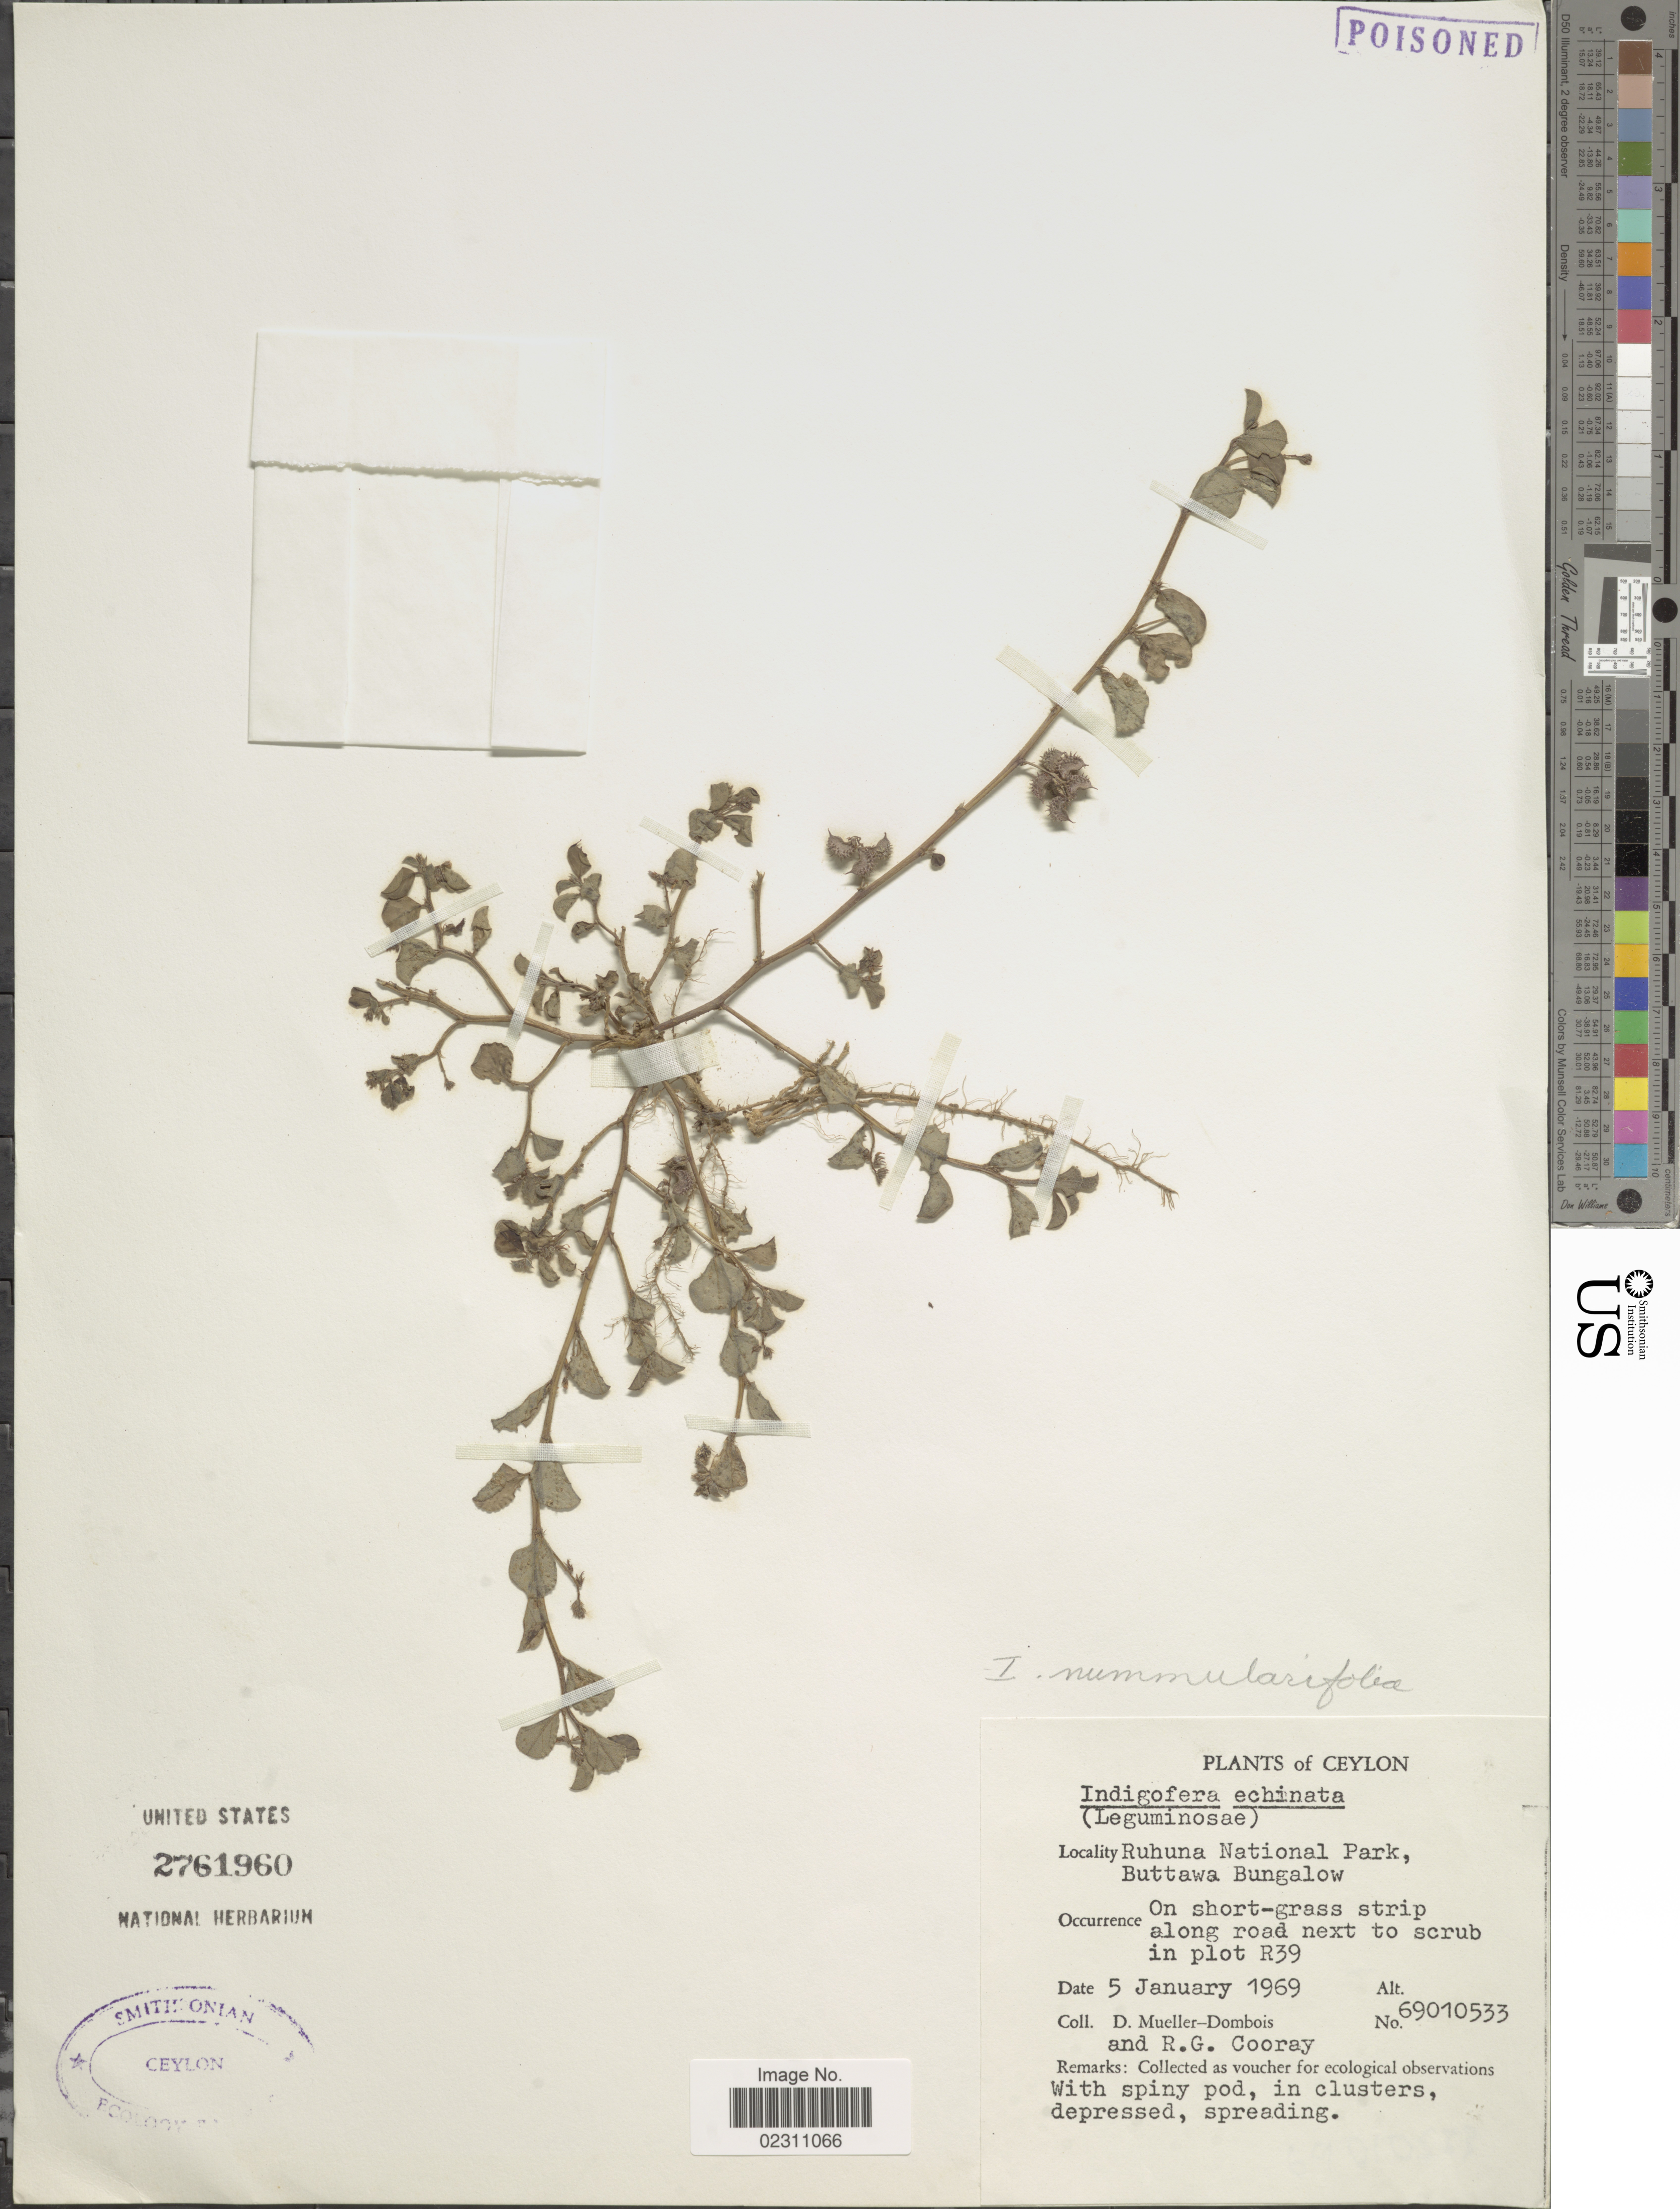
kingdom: Plantae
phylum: Tracheophyta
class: Magnoliopsida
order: Fabales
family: Fabaceae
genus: Indigofera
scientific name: Indigofera nummulariifolia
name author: (L.) Livera ex Alston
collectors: D. Mueller-Dombois & R. Cooray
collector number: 69010533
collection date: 1969-01-05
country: Sri Lanka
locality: Ceylon, Ruhuna National Park, Buttawa Bungalow, Plot R39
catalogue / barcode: US 2761960